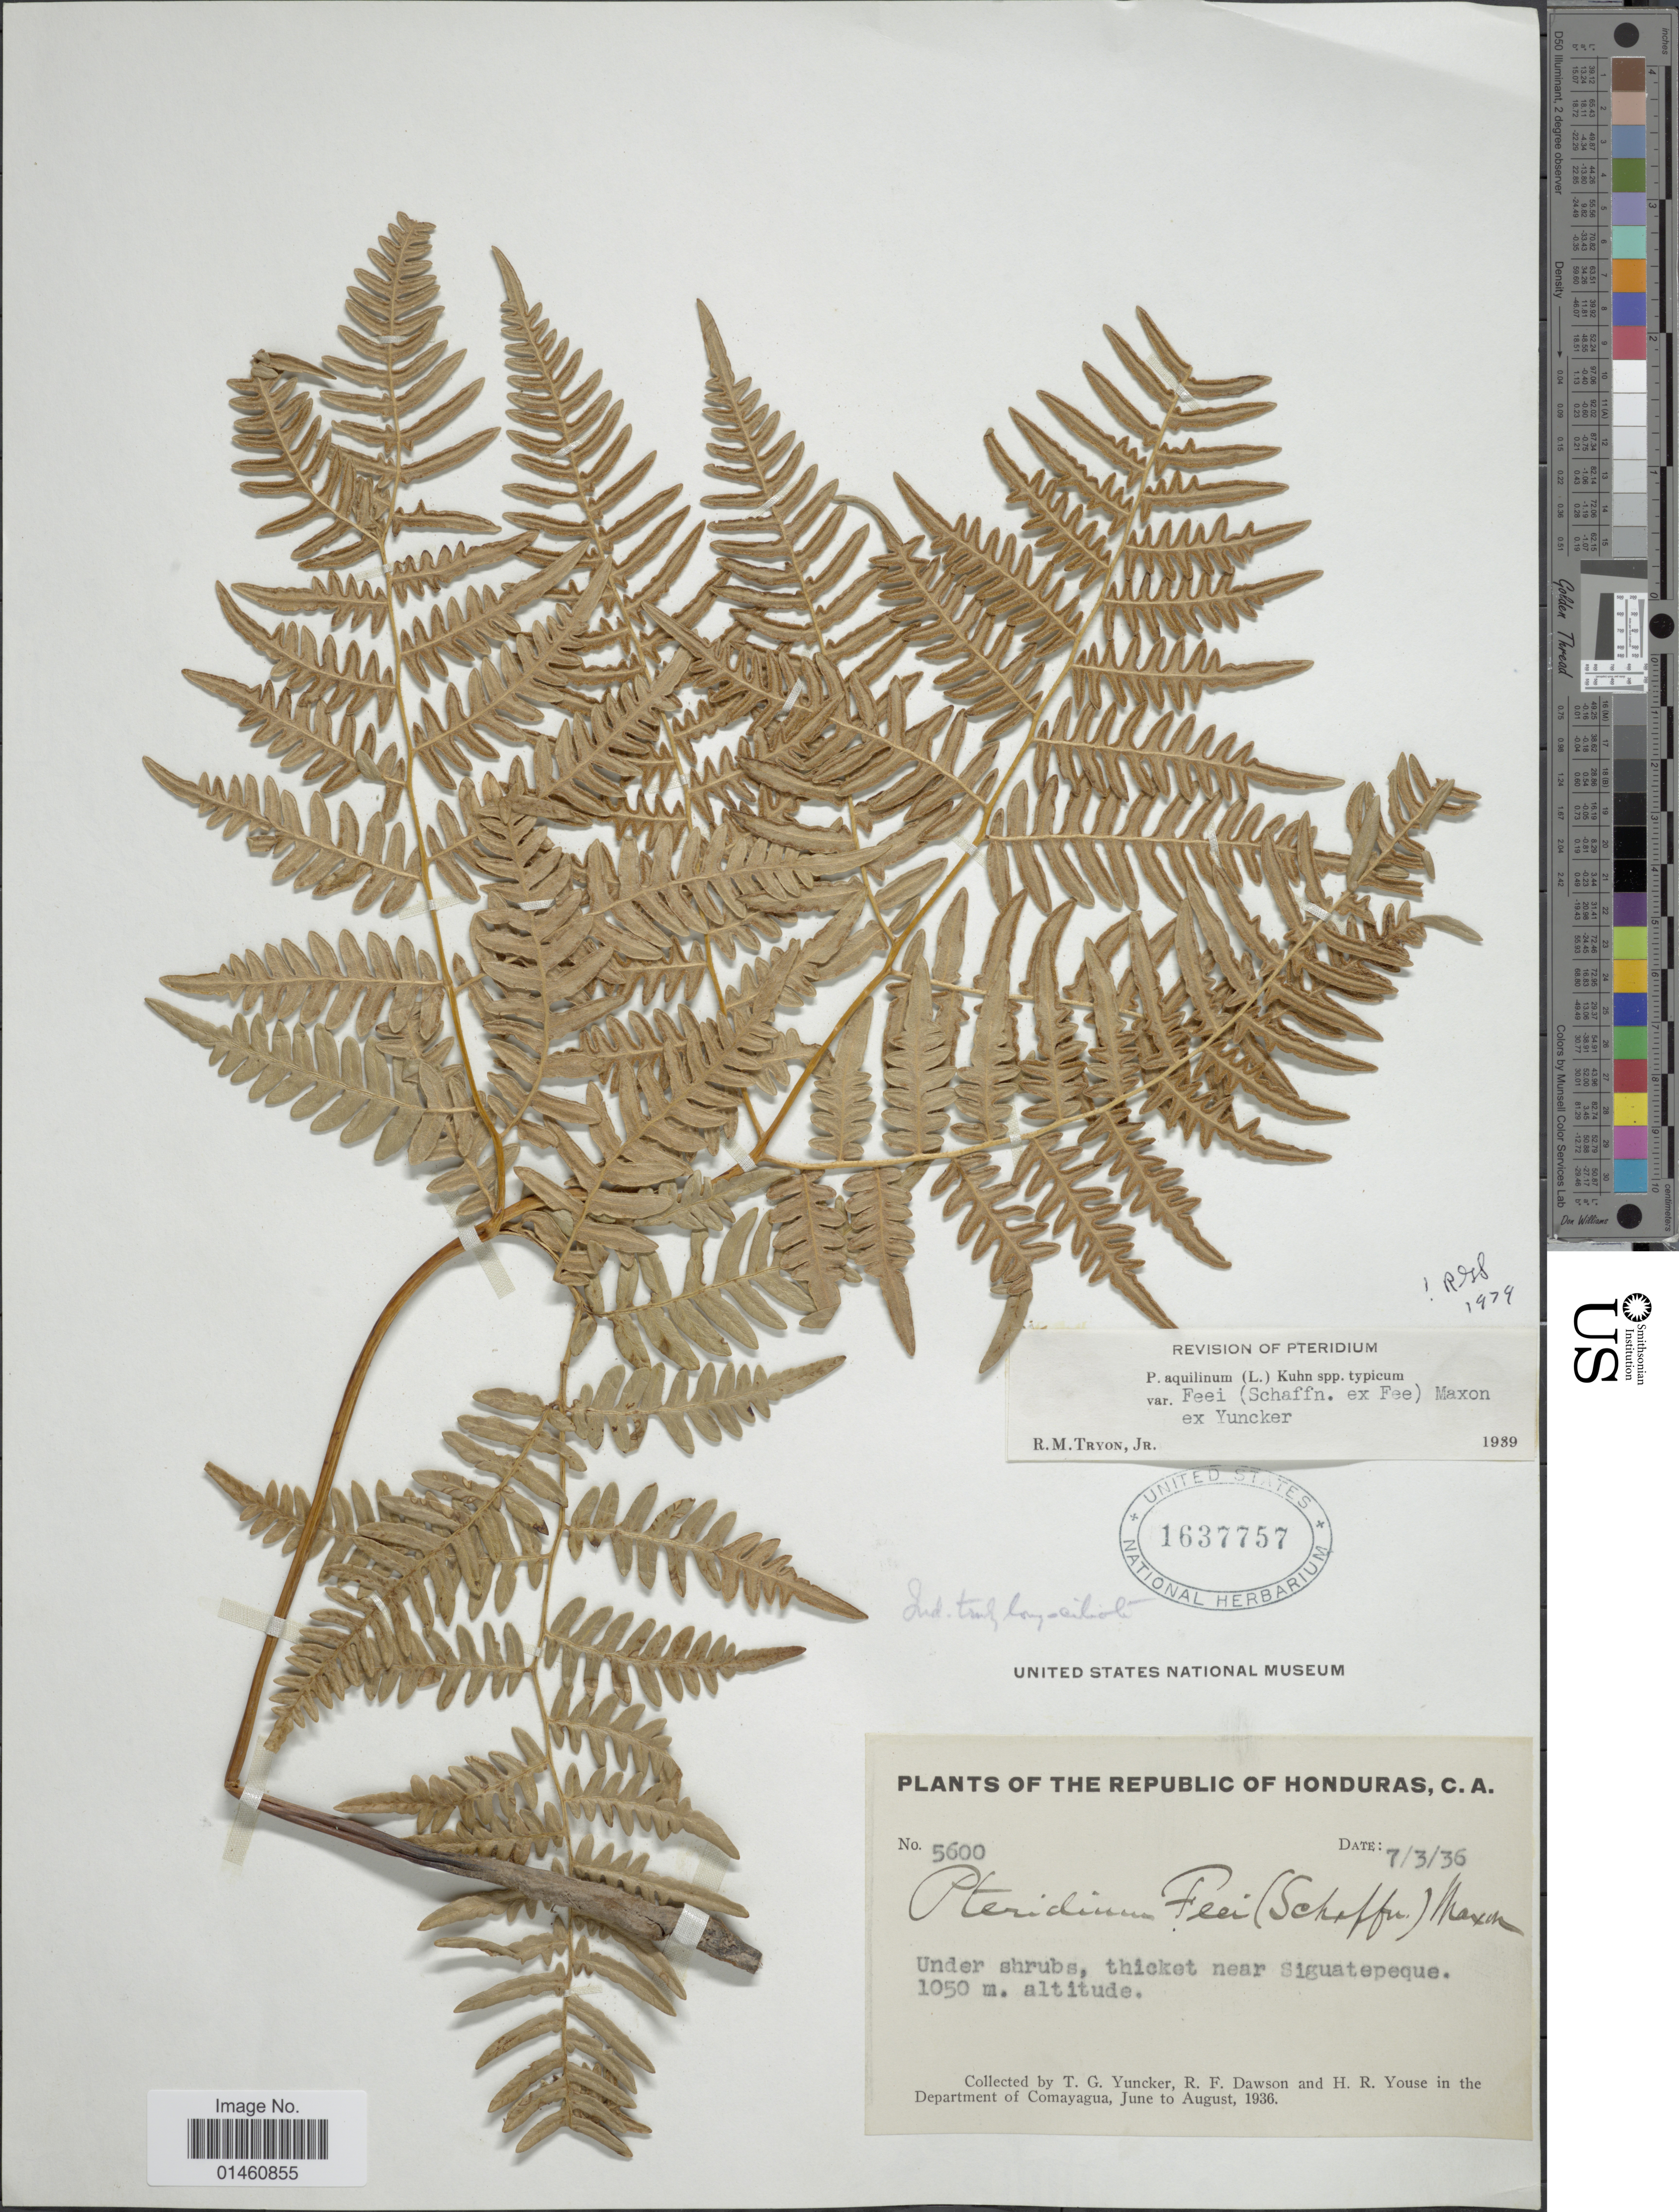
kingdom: Plantae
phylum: Tracheophyta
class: Polypodiopsida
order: Polypodiales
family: Dennstaedtiaceae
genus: Pteridium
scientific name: Pteridium aquilinum var. feei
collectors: T. G. Yuncker, R. F. Dawson & H. Youse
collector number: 5600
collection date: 1936-07-03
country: Honduras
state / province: Comayagua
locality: Republic of Honduras, under shrubs, thicket near Siguatepeque.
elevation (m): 1050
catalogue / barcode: US 1637757